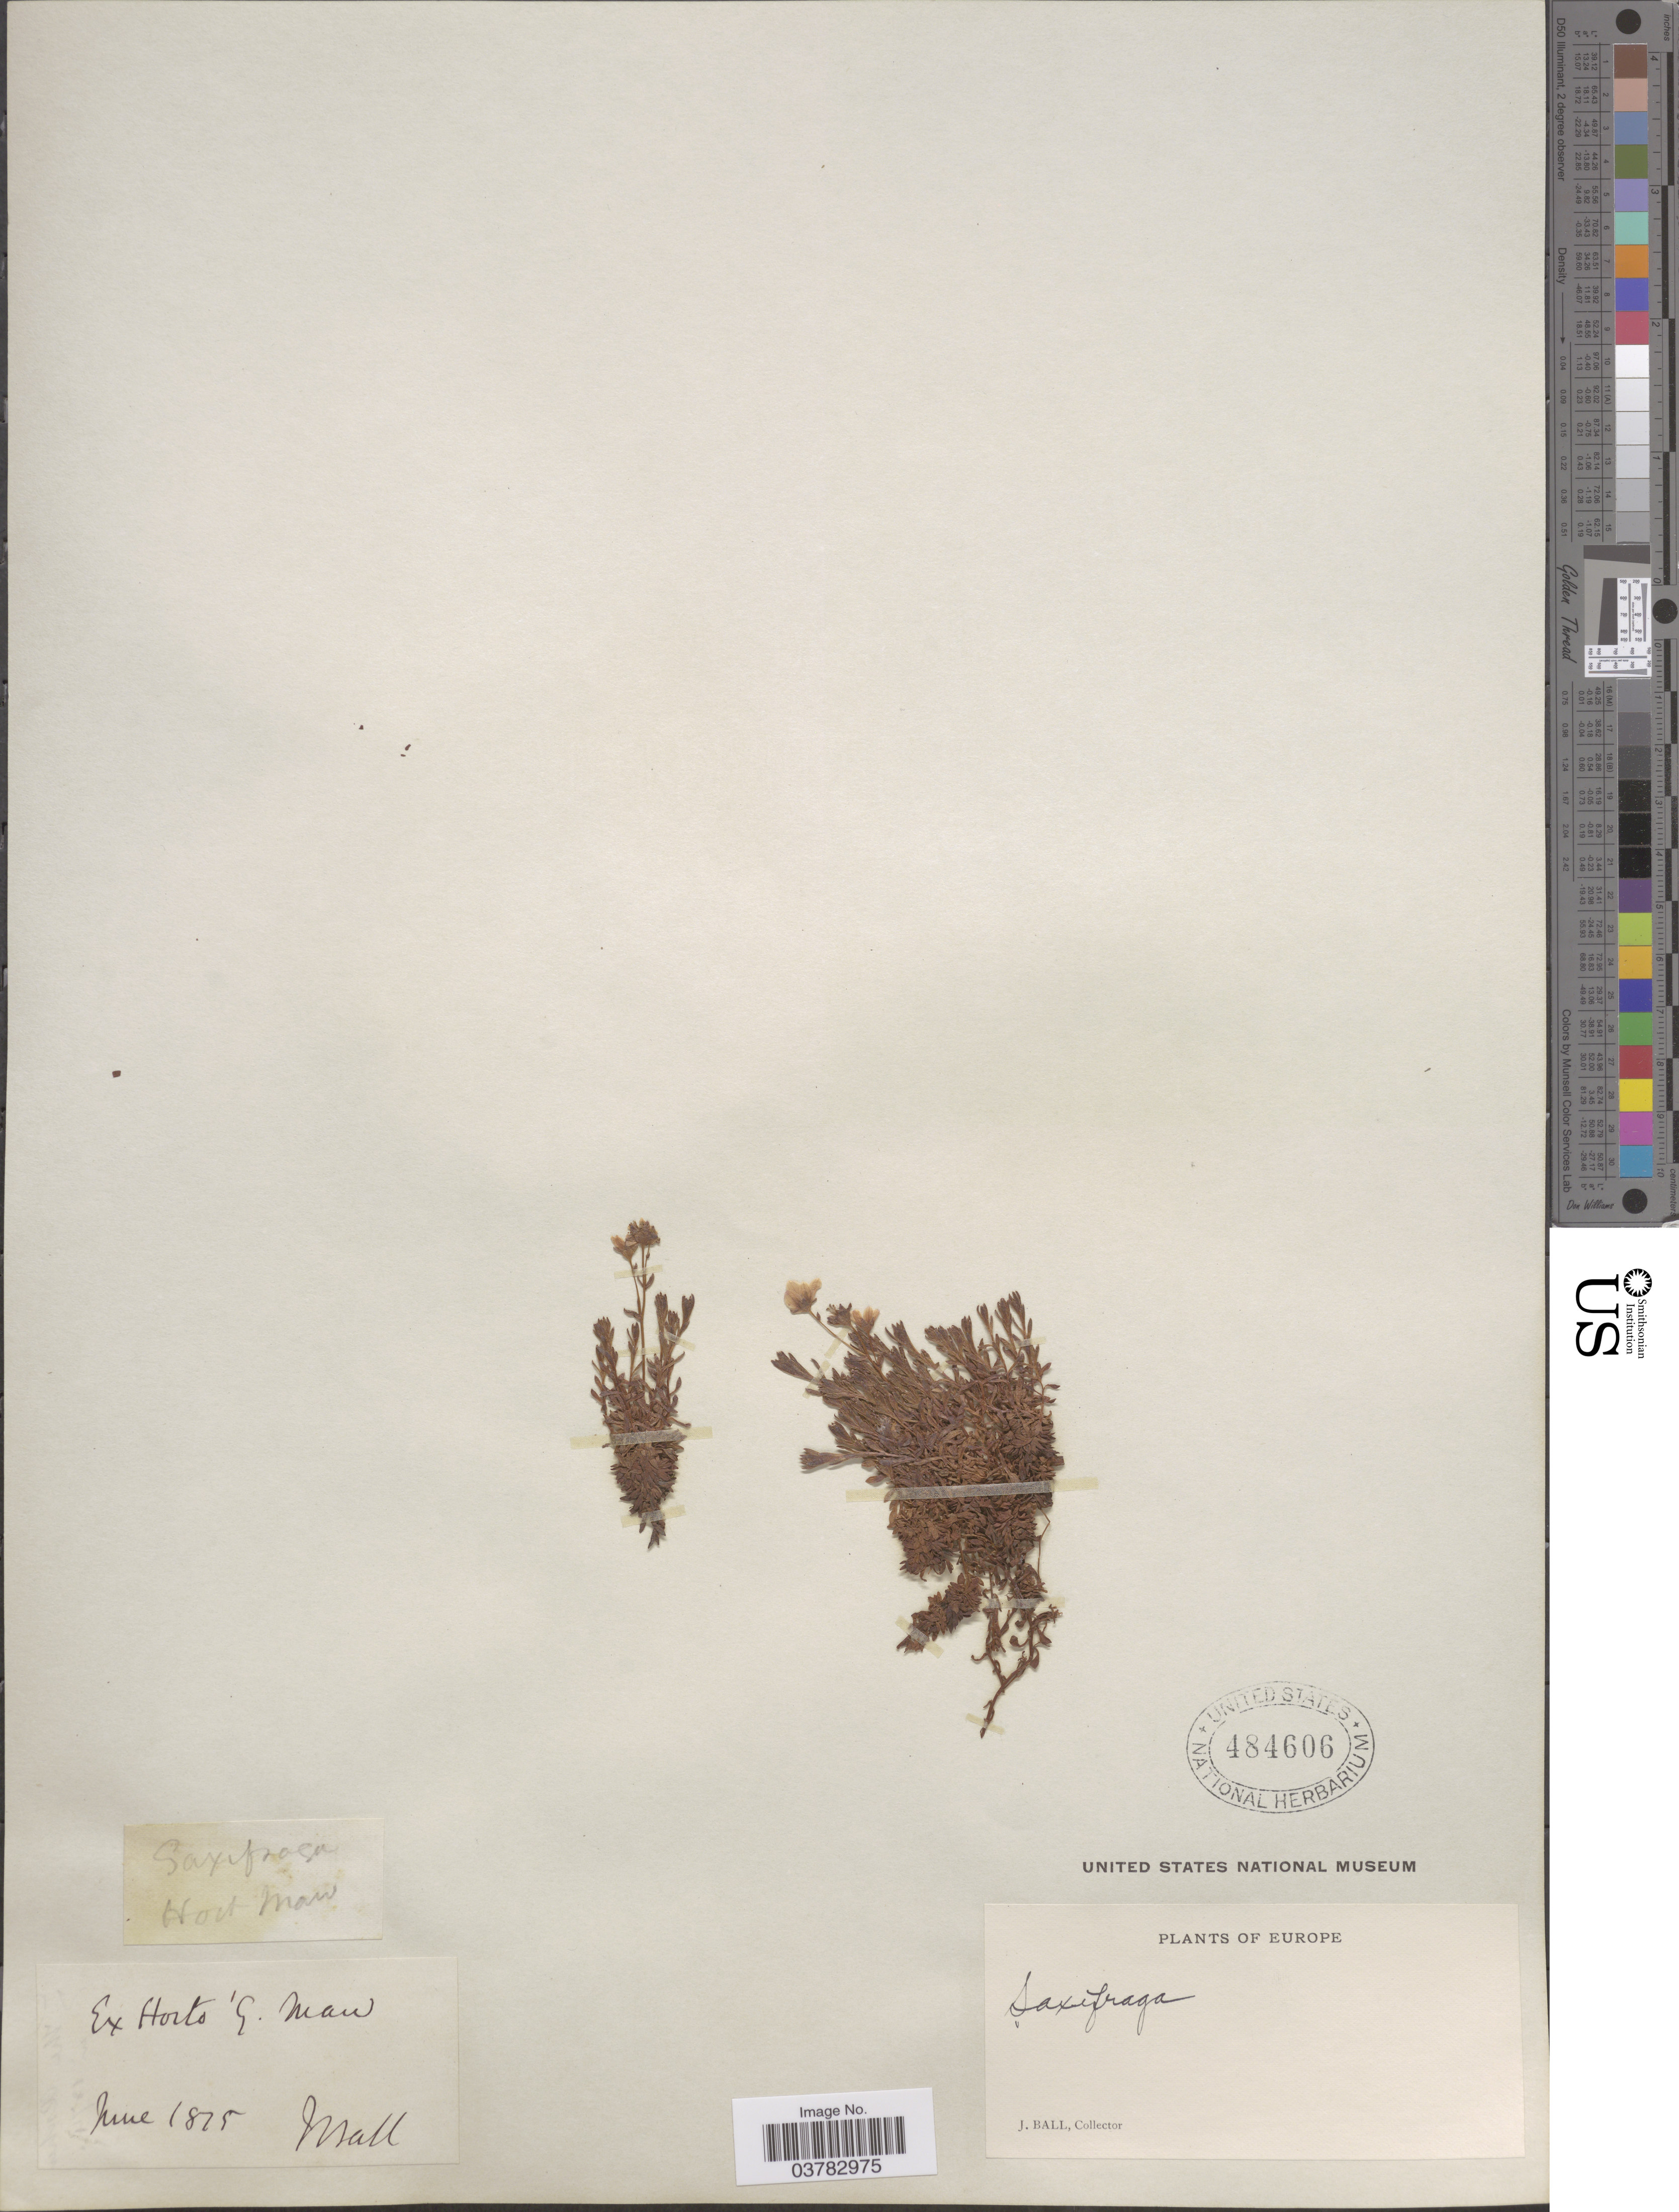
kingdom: Plantae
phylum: Tracheophyta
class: Magnoliopsida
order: Saxifragales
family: Saxifragaceae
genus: Saxifraga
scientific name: Saxifraga sp.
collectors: J. Ball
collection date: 1875-06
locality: Europe. Ex Horto ' G. Mann.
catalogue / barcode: US 484606